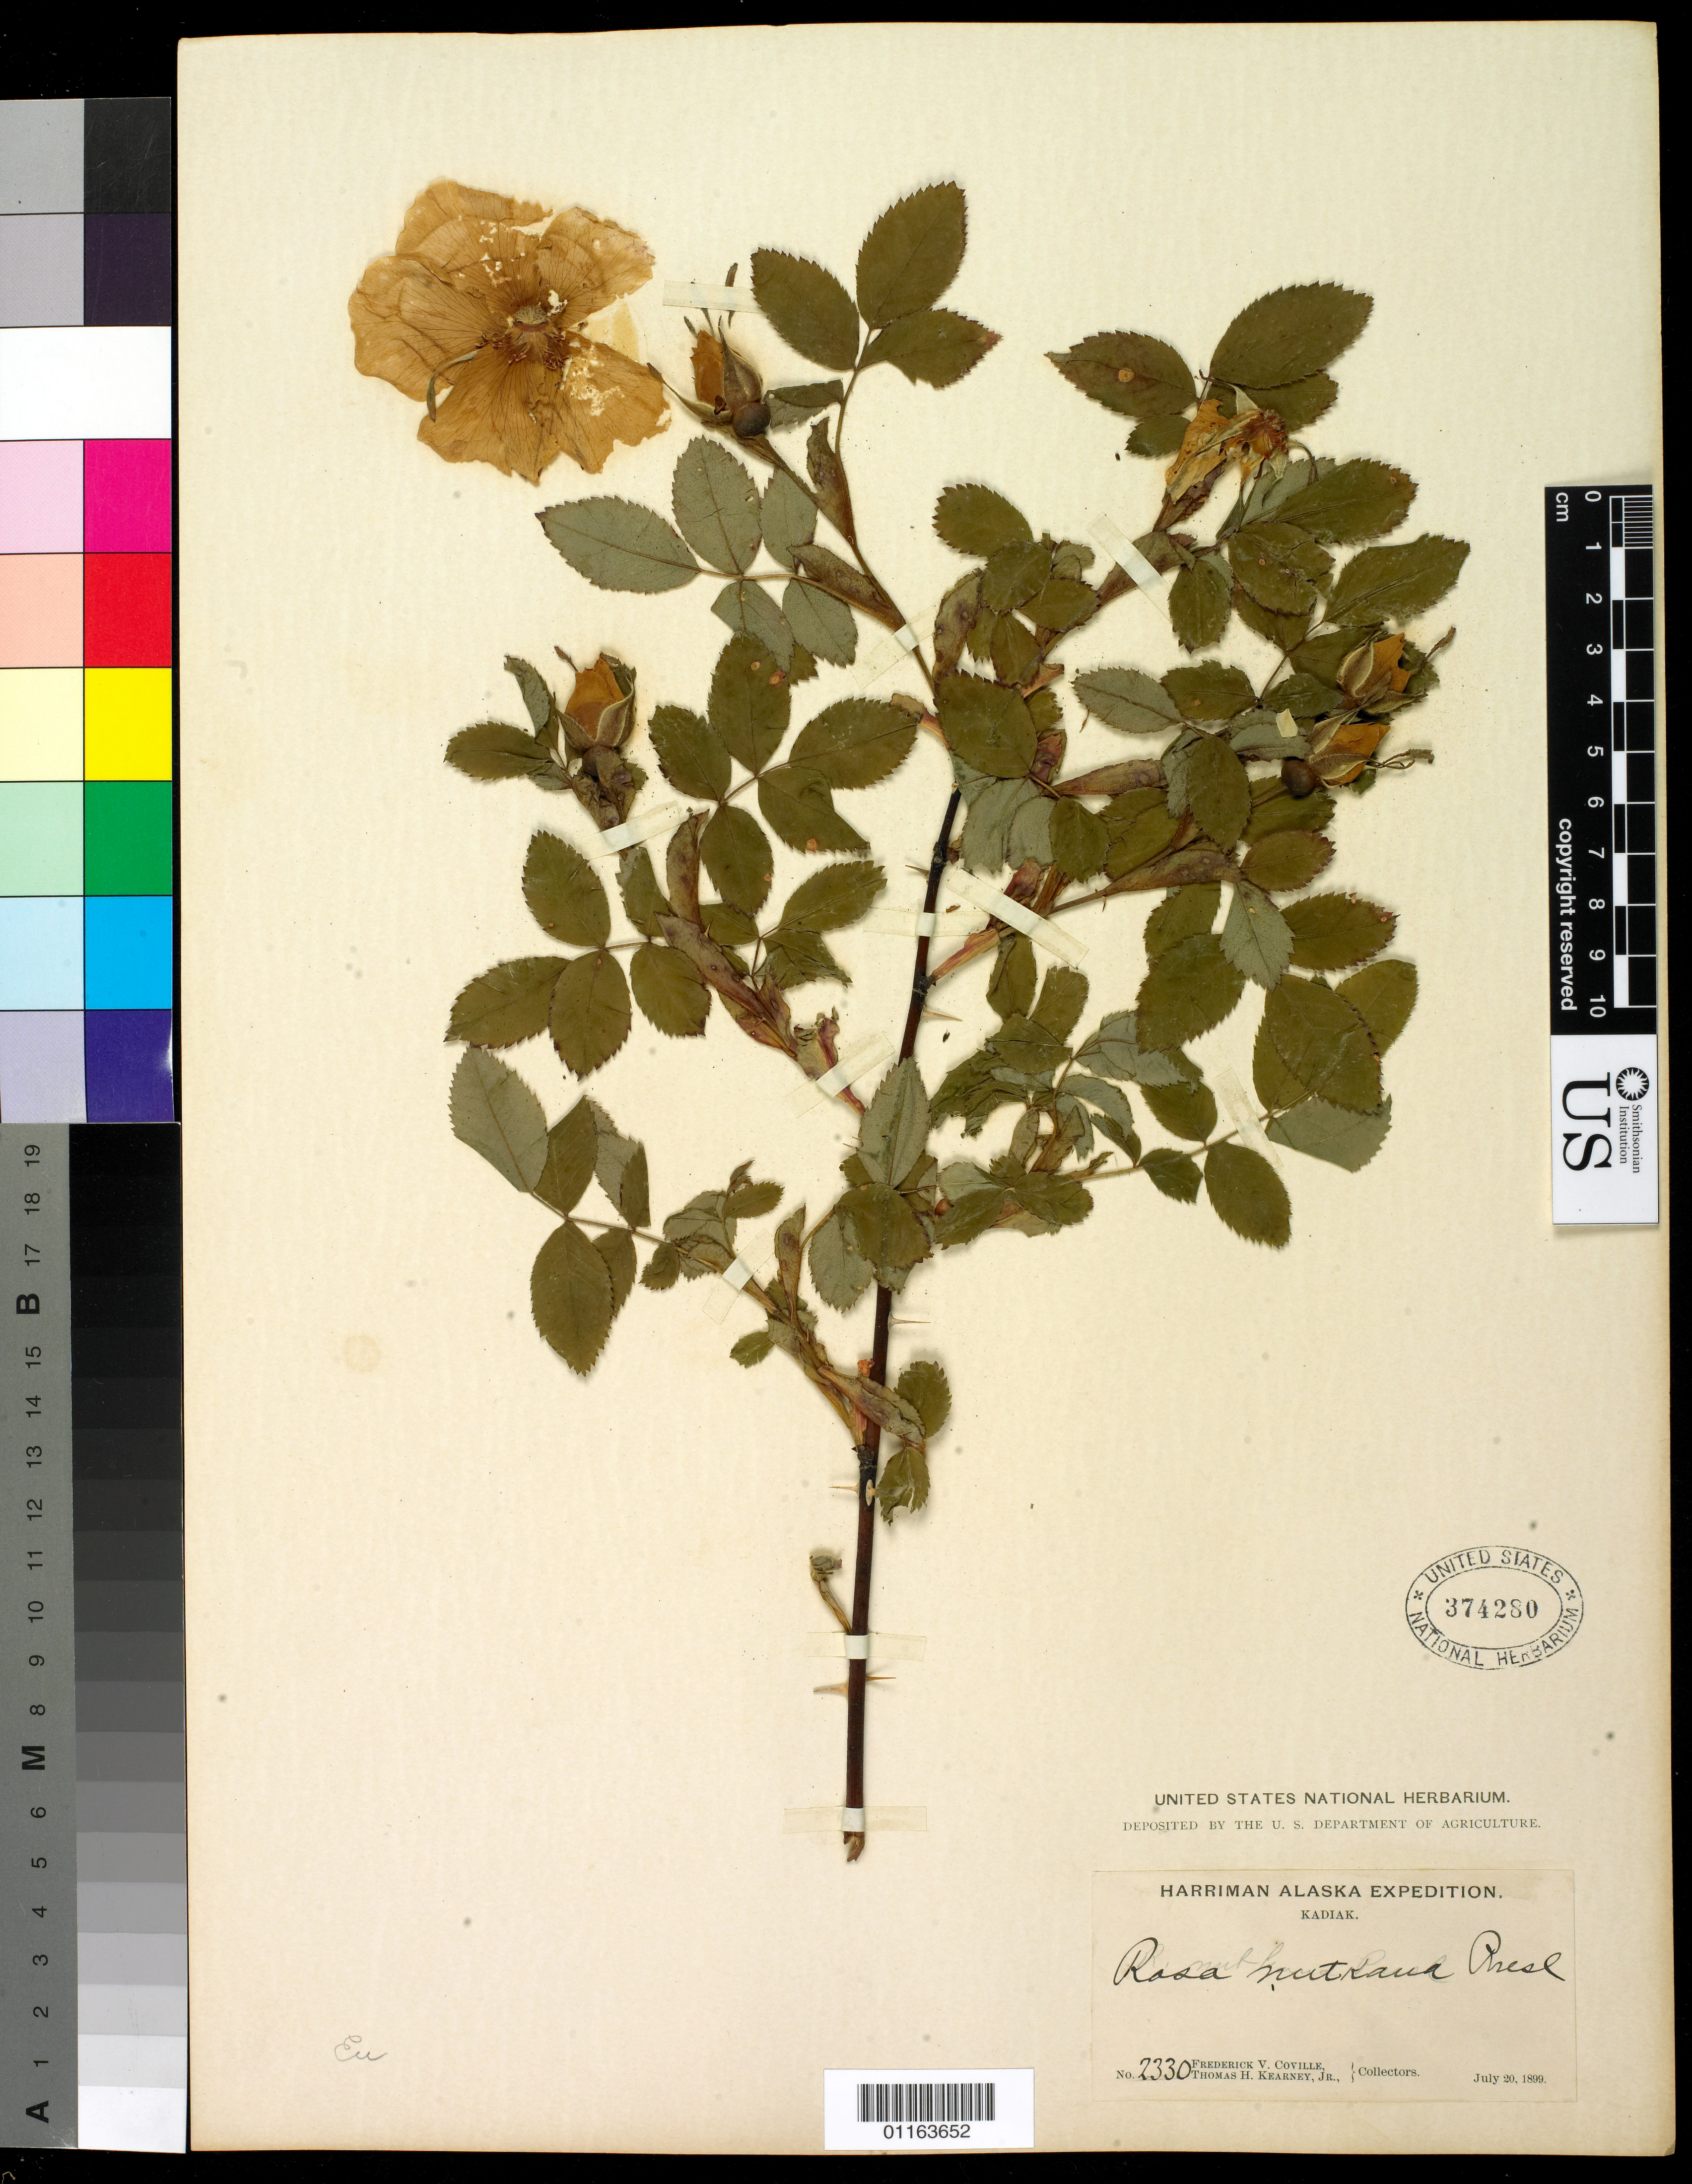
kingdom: Plantae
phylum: Tracheophyta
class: Magnoliopsida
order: Rosales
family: Rosaceae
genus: Rosa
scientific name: Rosa nutkana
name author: C. Presl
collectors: F. V. Coville & T. H. Kearney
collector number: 2330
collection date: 1899-07-20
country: United States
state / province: Alaska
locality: Kadiak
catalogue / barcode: US 374280